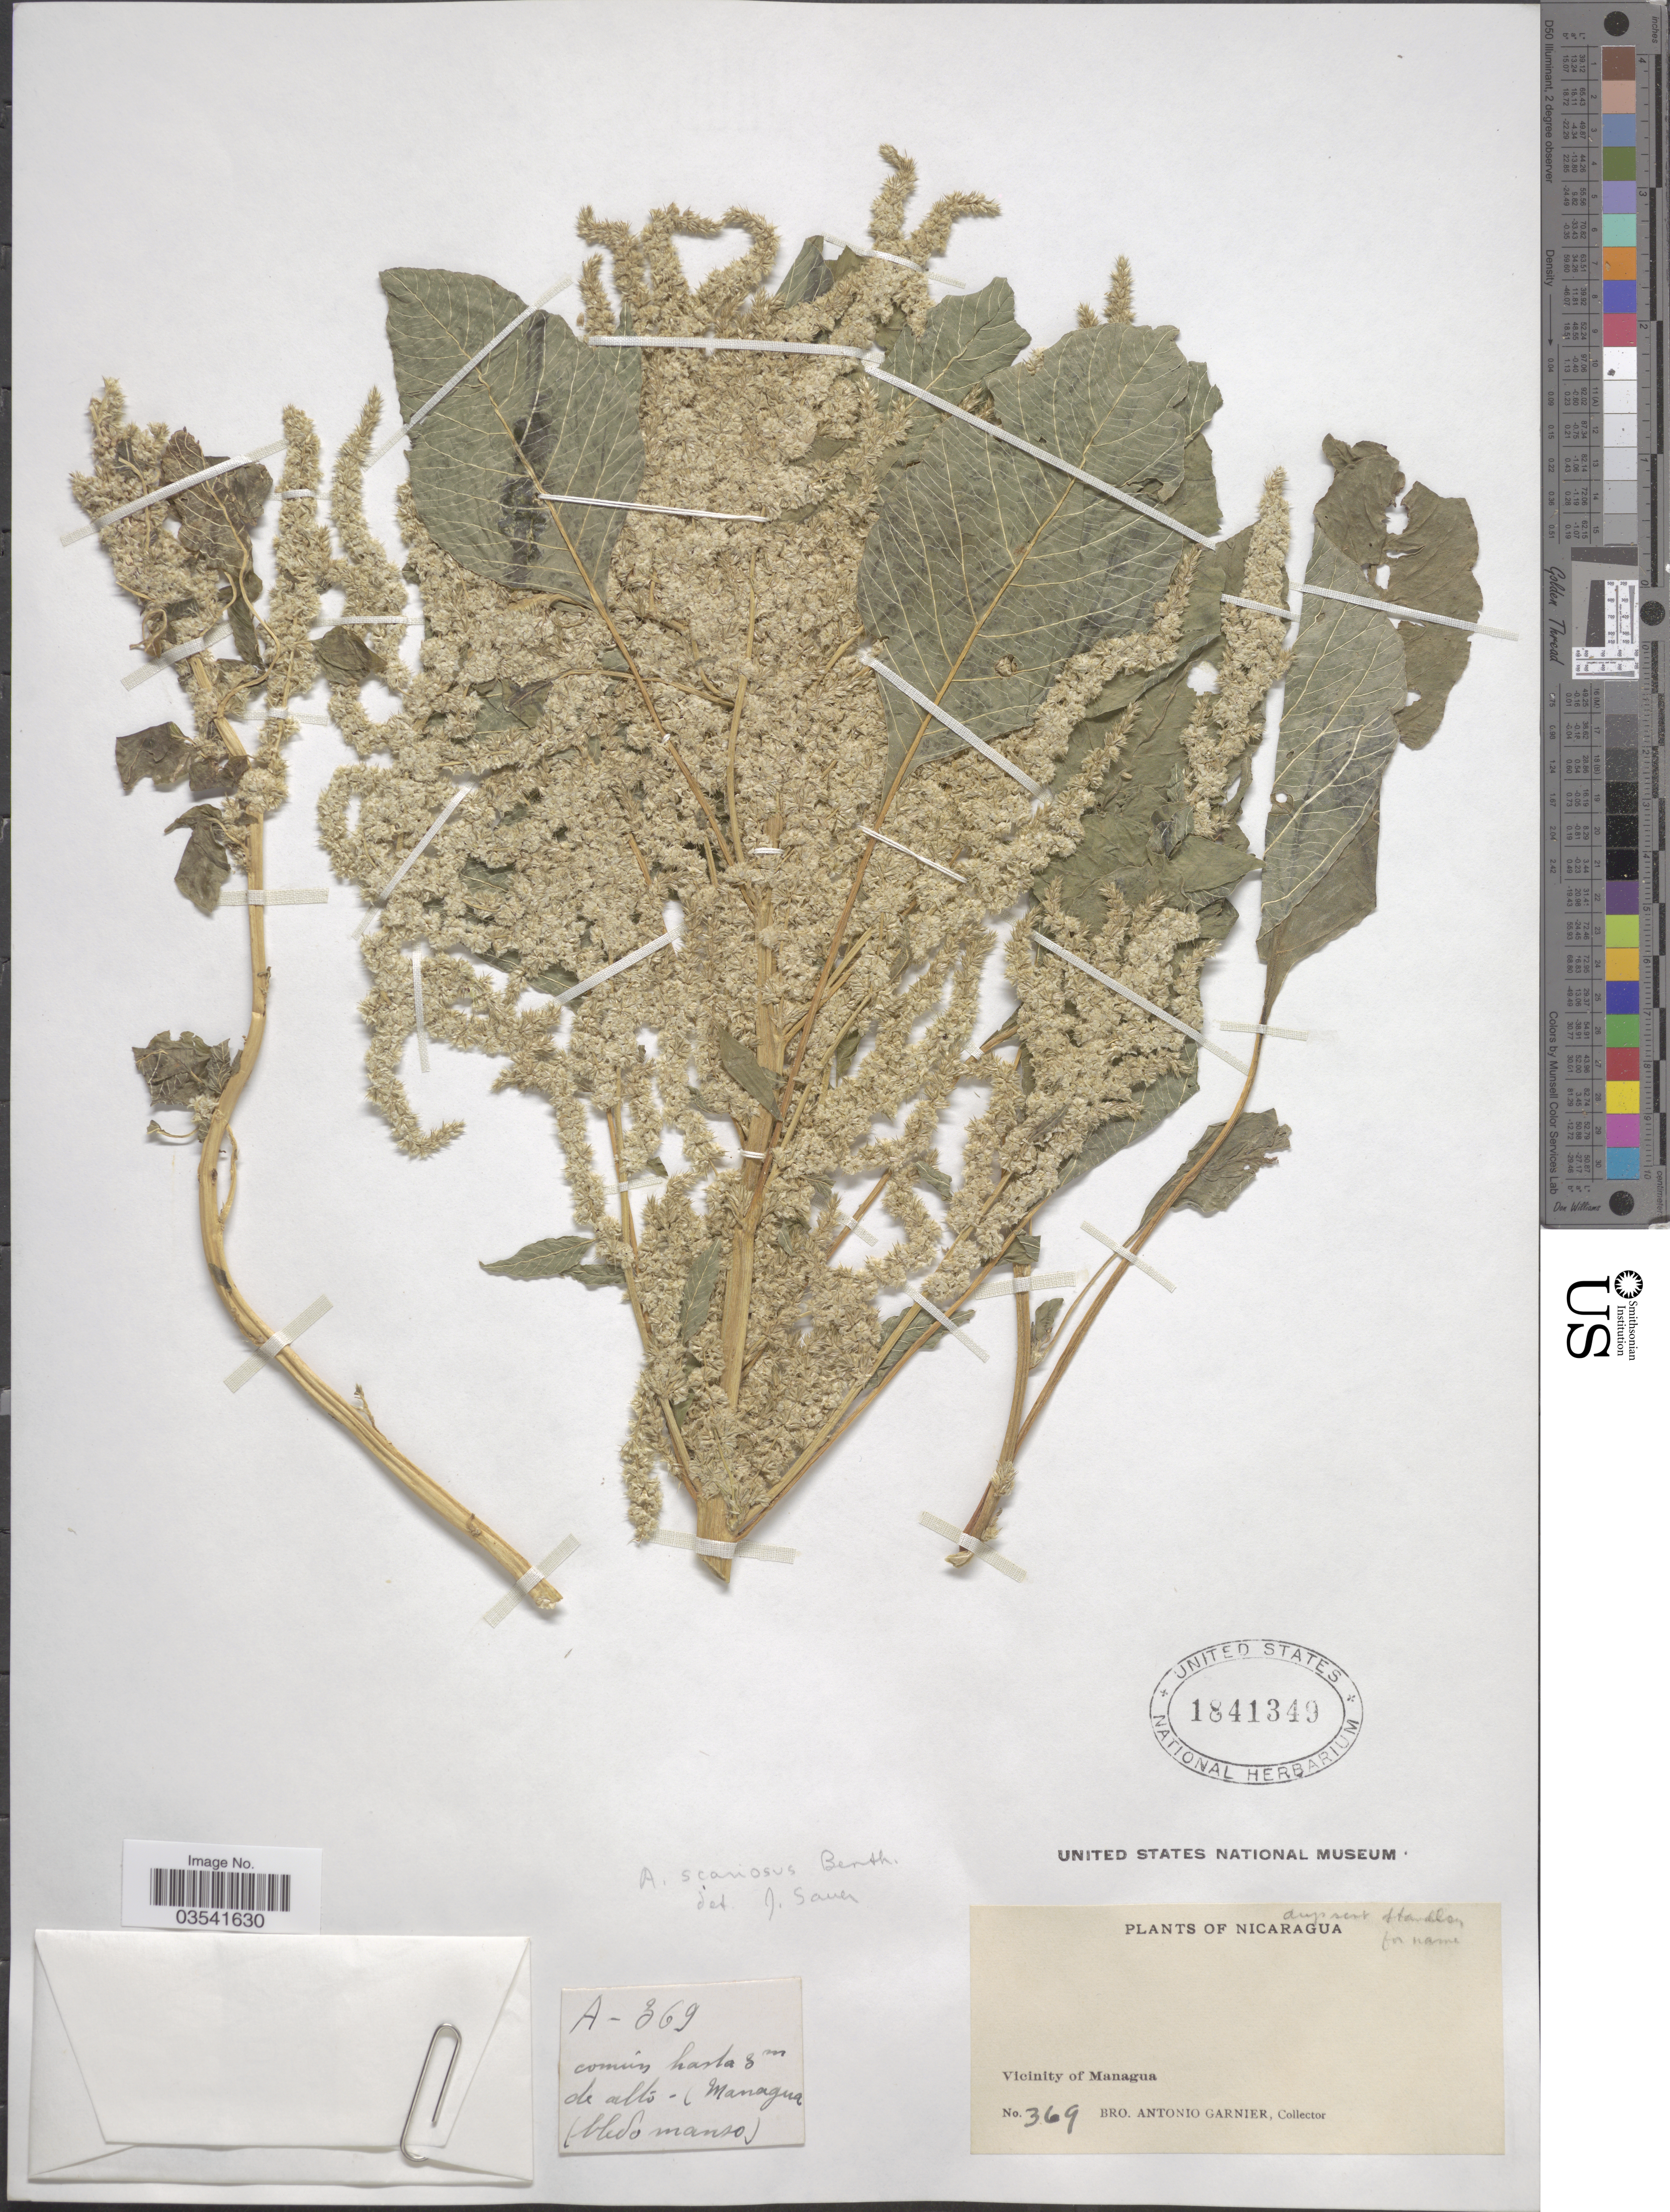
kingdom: Plantae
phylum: Tracheophyta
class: Magnoliopsida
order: Caryophyllales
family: Amaranthaceae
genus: Amaranthus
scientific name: Amaranthus scariosus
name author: Benth.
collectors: Bro. A. Garnier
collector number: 369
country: Nicaragua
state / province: Managua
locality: Vicinity of Managua.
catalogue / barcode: US 1841349